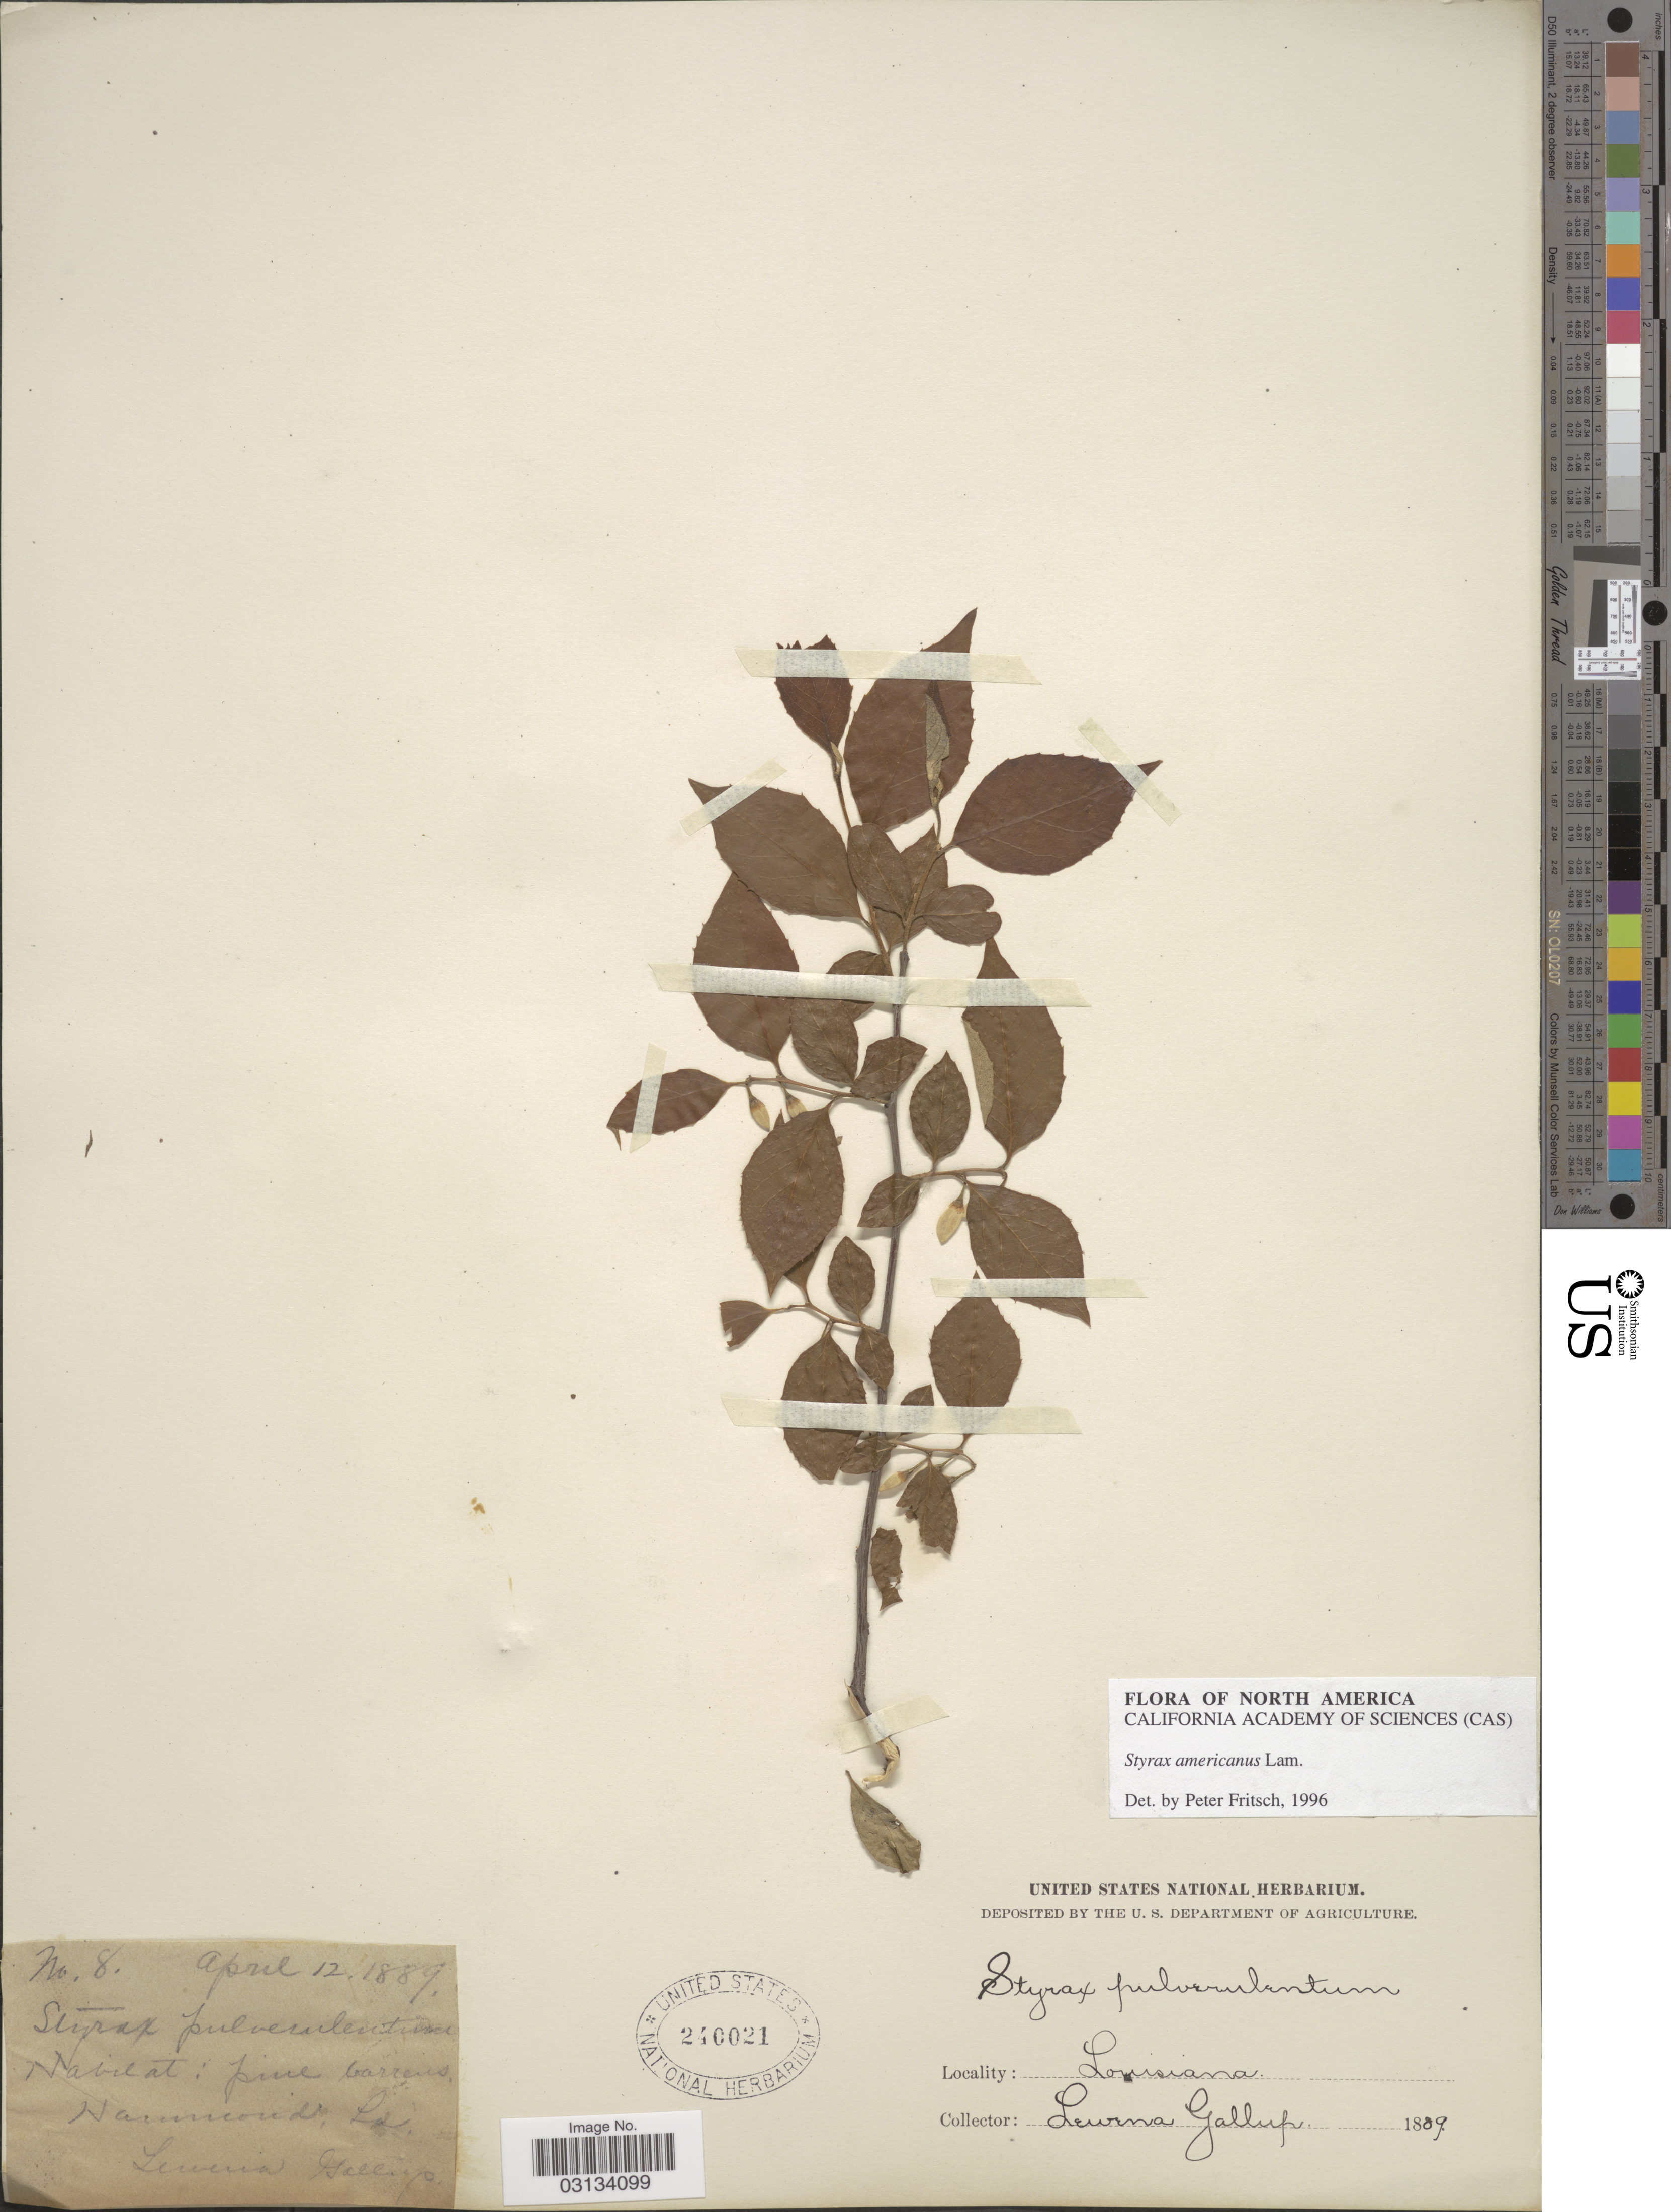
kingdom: Plantae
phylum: Tracheophyta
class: Magnoliopsida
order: Ericales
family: Styracaceae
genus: Styrax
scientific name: Styrax americanus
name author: Lam.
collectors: L. Gallup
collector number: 8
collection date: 1889-04-12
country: United States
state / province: Louisiana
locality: Hammond.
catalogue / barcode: US 240021